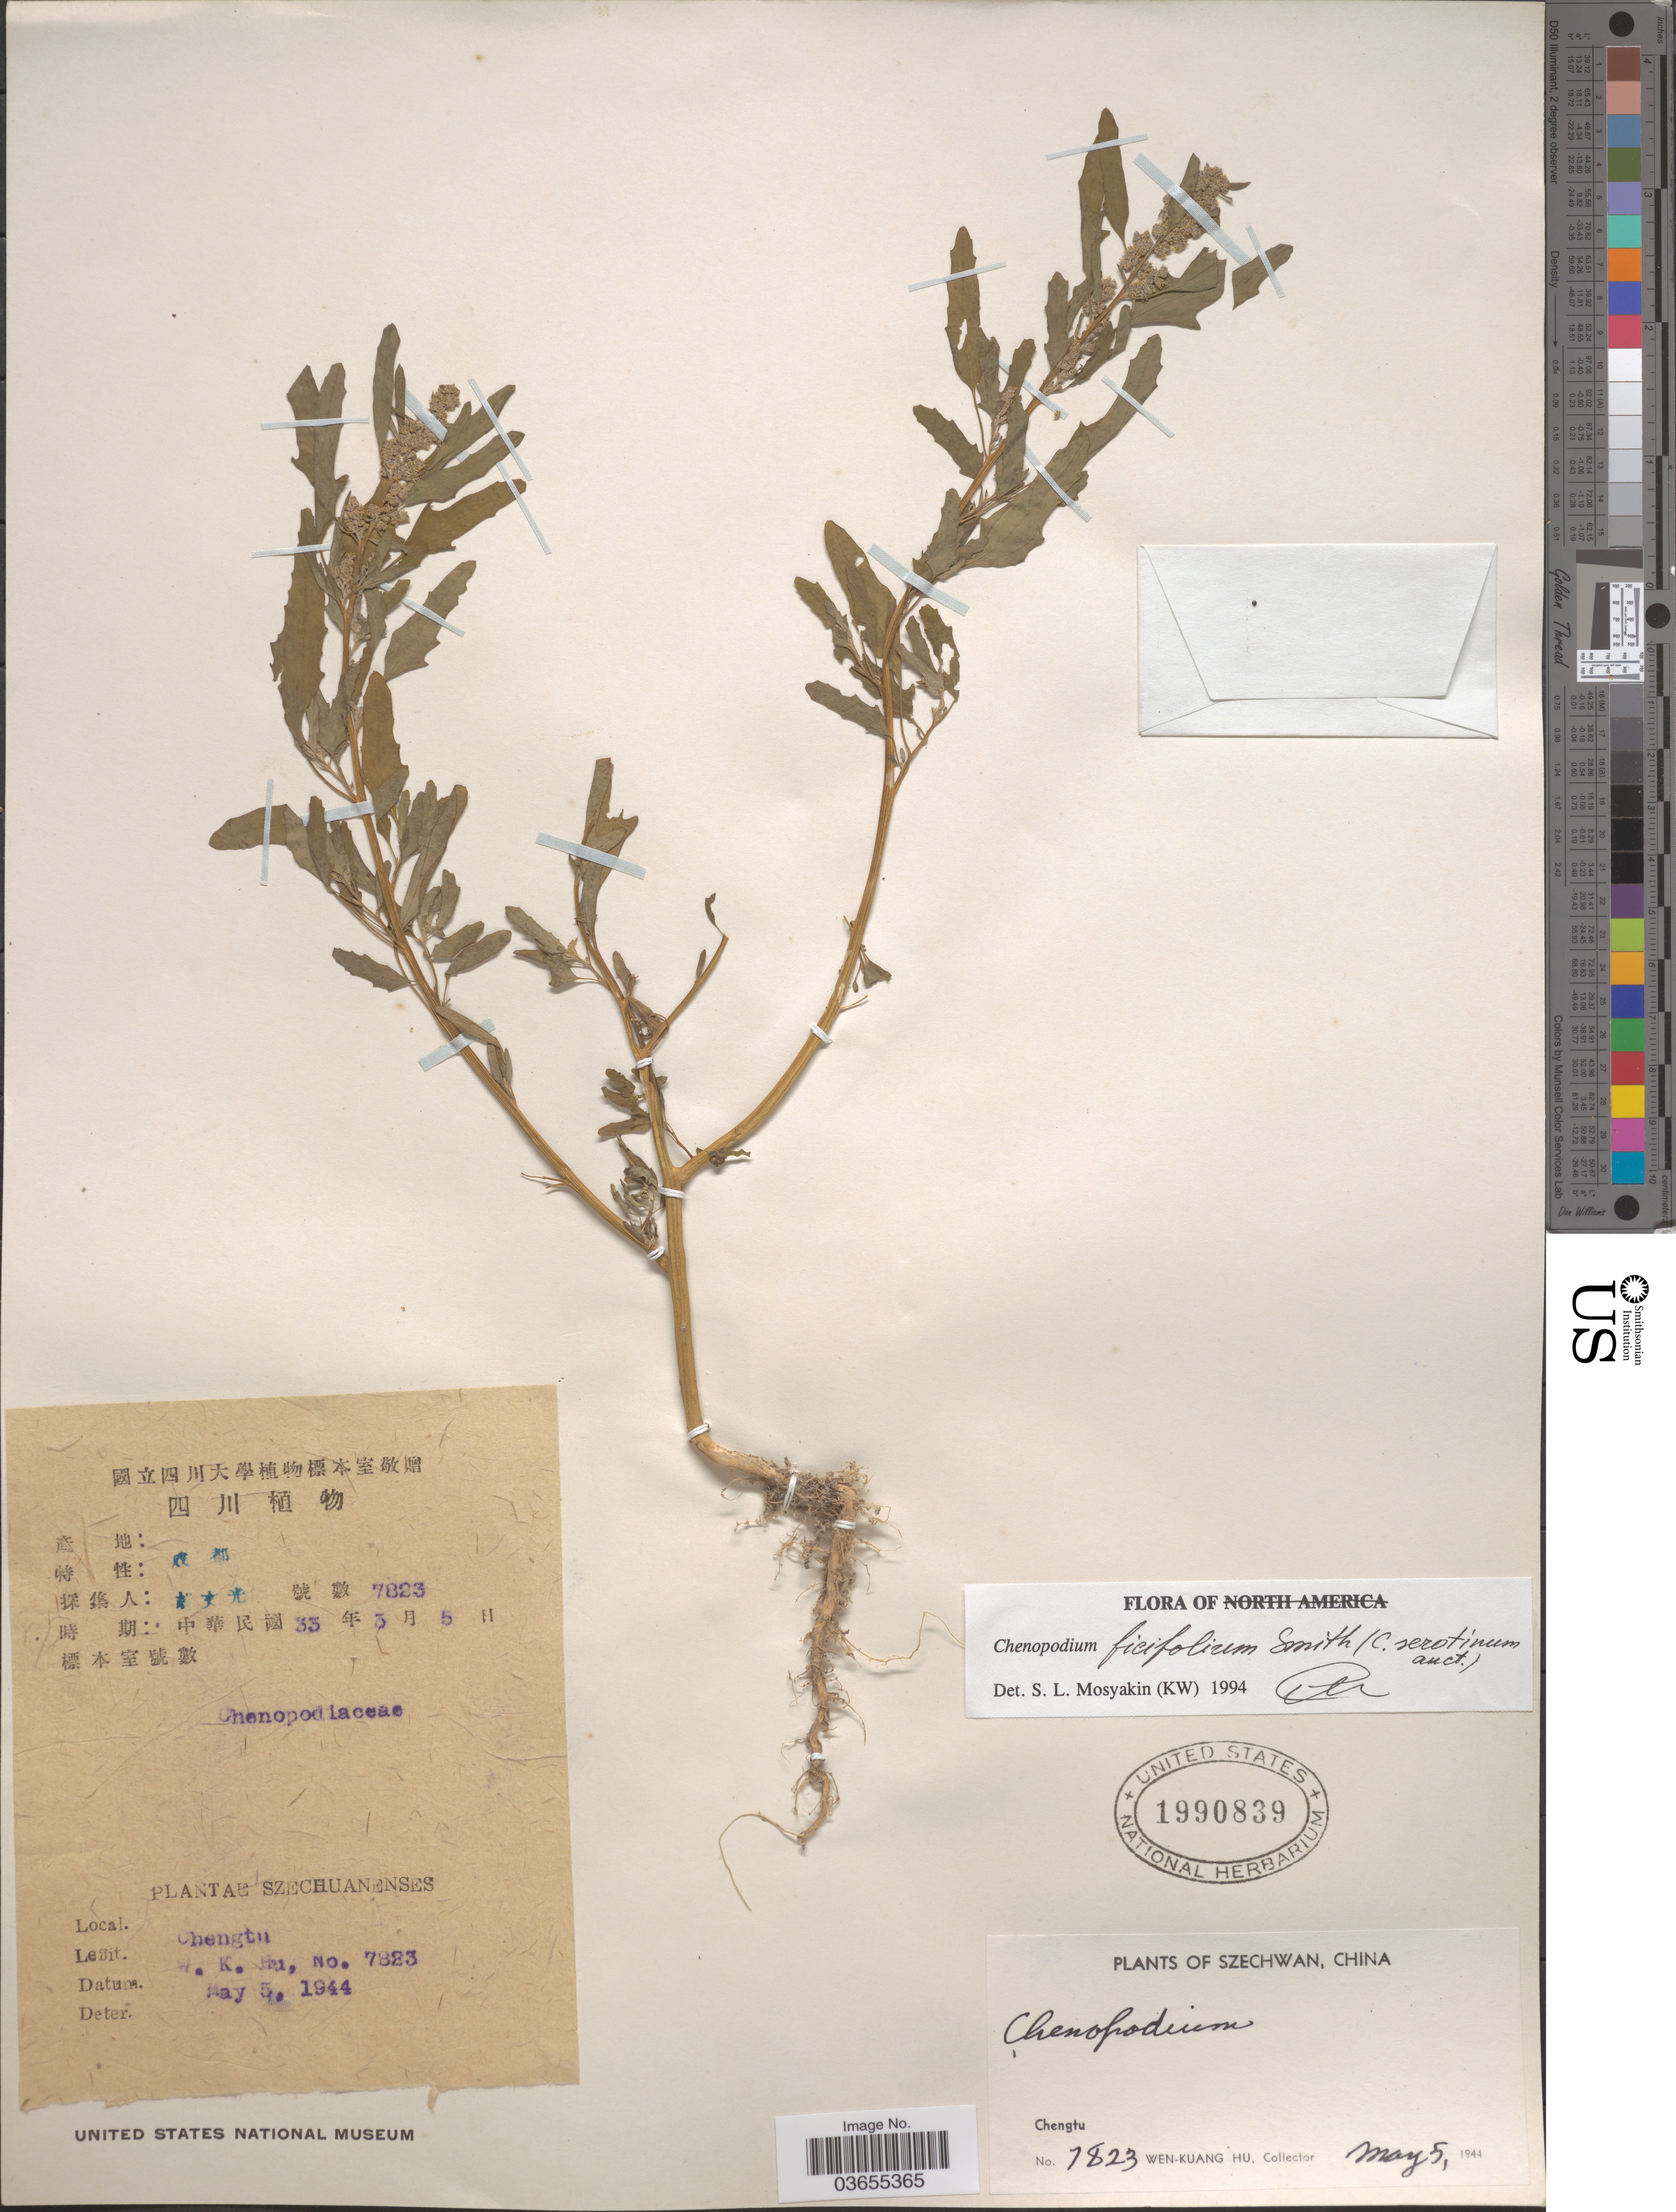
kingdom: Plantae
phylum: Tracheophyta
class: Magnoliopsida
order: Caryophyllales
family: Amaranthaceae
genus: Chenopodium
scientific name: Chenopodium ficifolium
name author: Sm.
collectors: W. K. Hu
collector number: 7823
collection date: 1944-05-05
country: China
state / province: Sichuan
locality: Szechwan. Chengtu.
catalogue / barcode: US 1990839